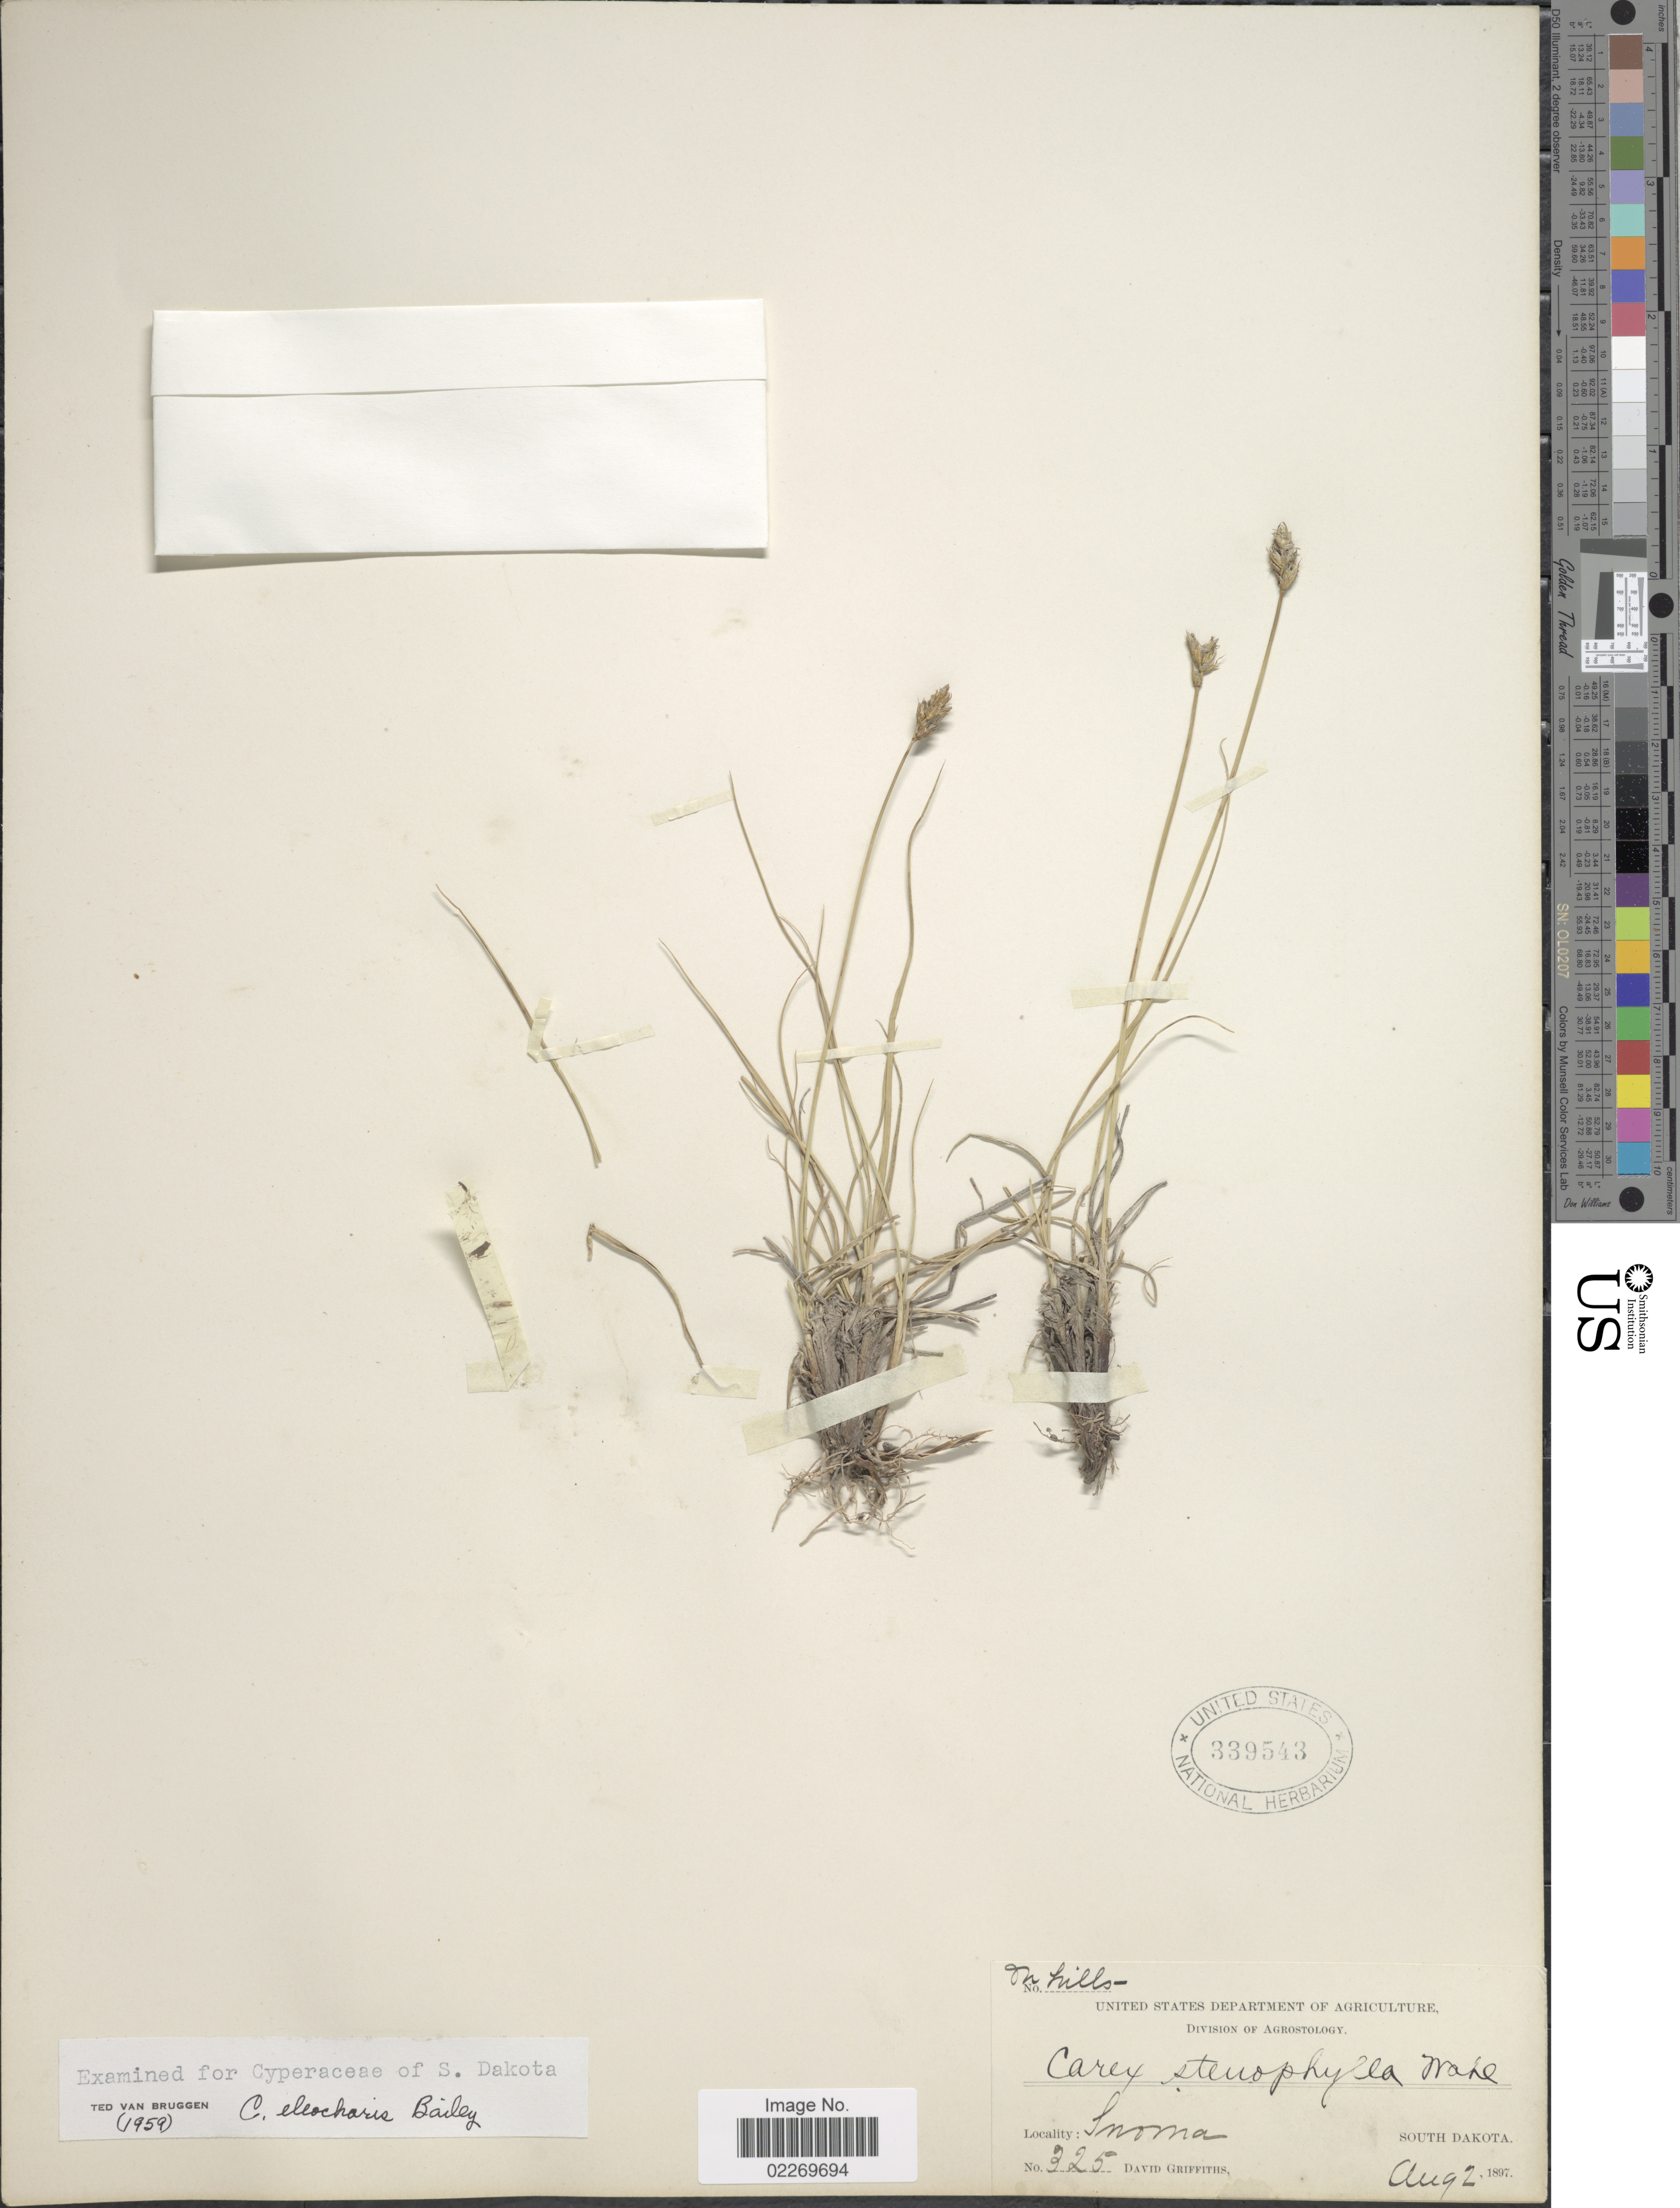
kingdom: Plantae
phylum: Tracheophyta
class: Liliopsida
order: Poales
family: Cyperaceae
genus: Carex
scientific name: Carex eleocharis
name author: L.H. Bailey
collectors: D. Griffiths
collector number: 325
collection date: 1897-08-02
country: United States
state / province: South Dakota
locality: Snoma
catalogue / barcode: US 339543